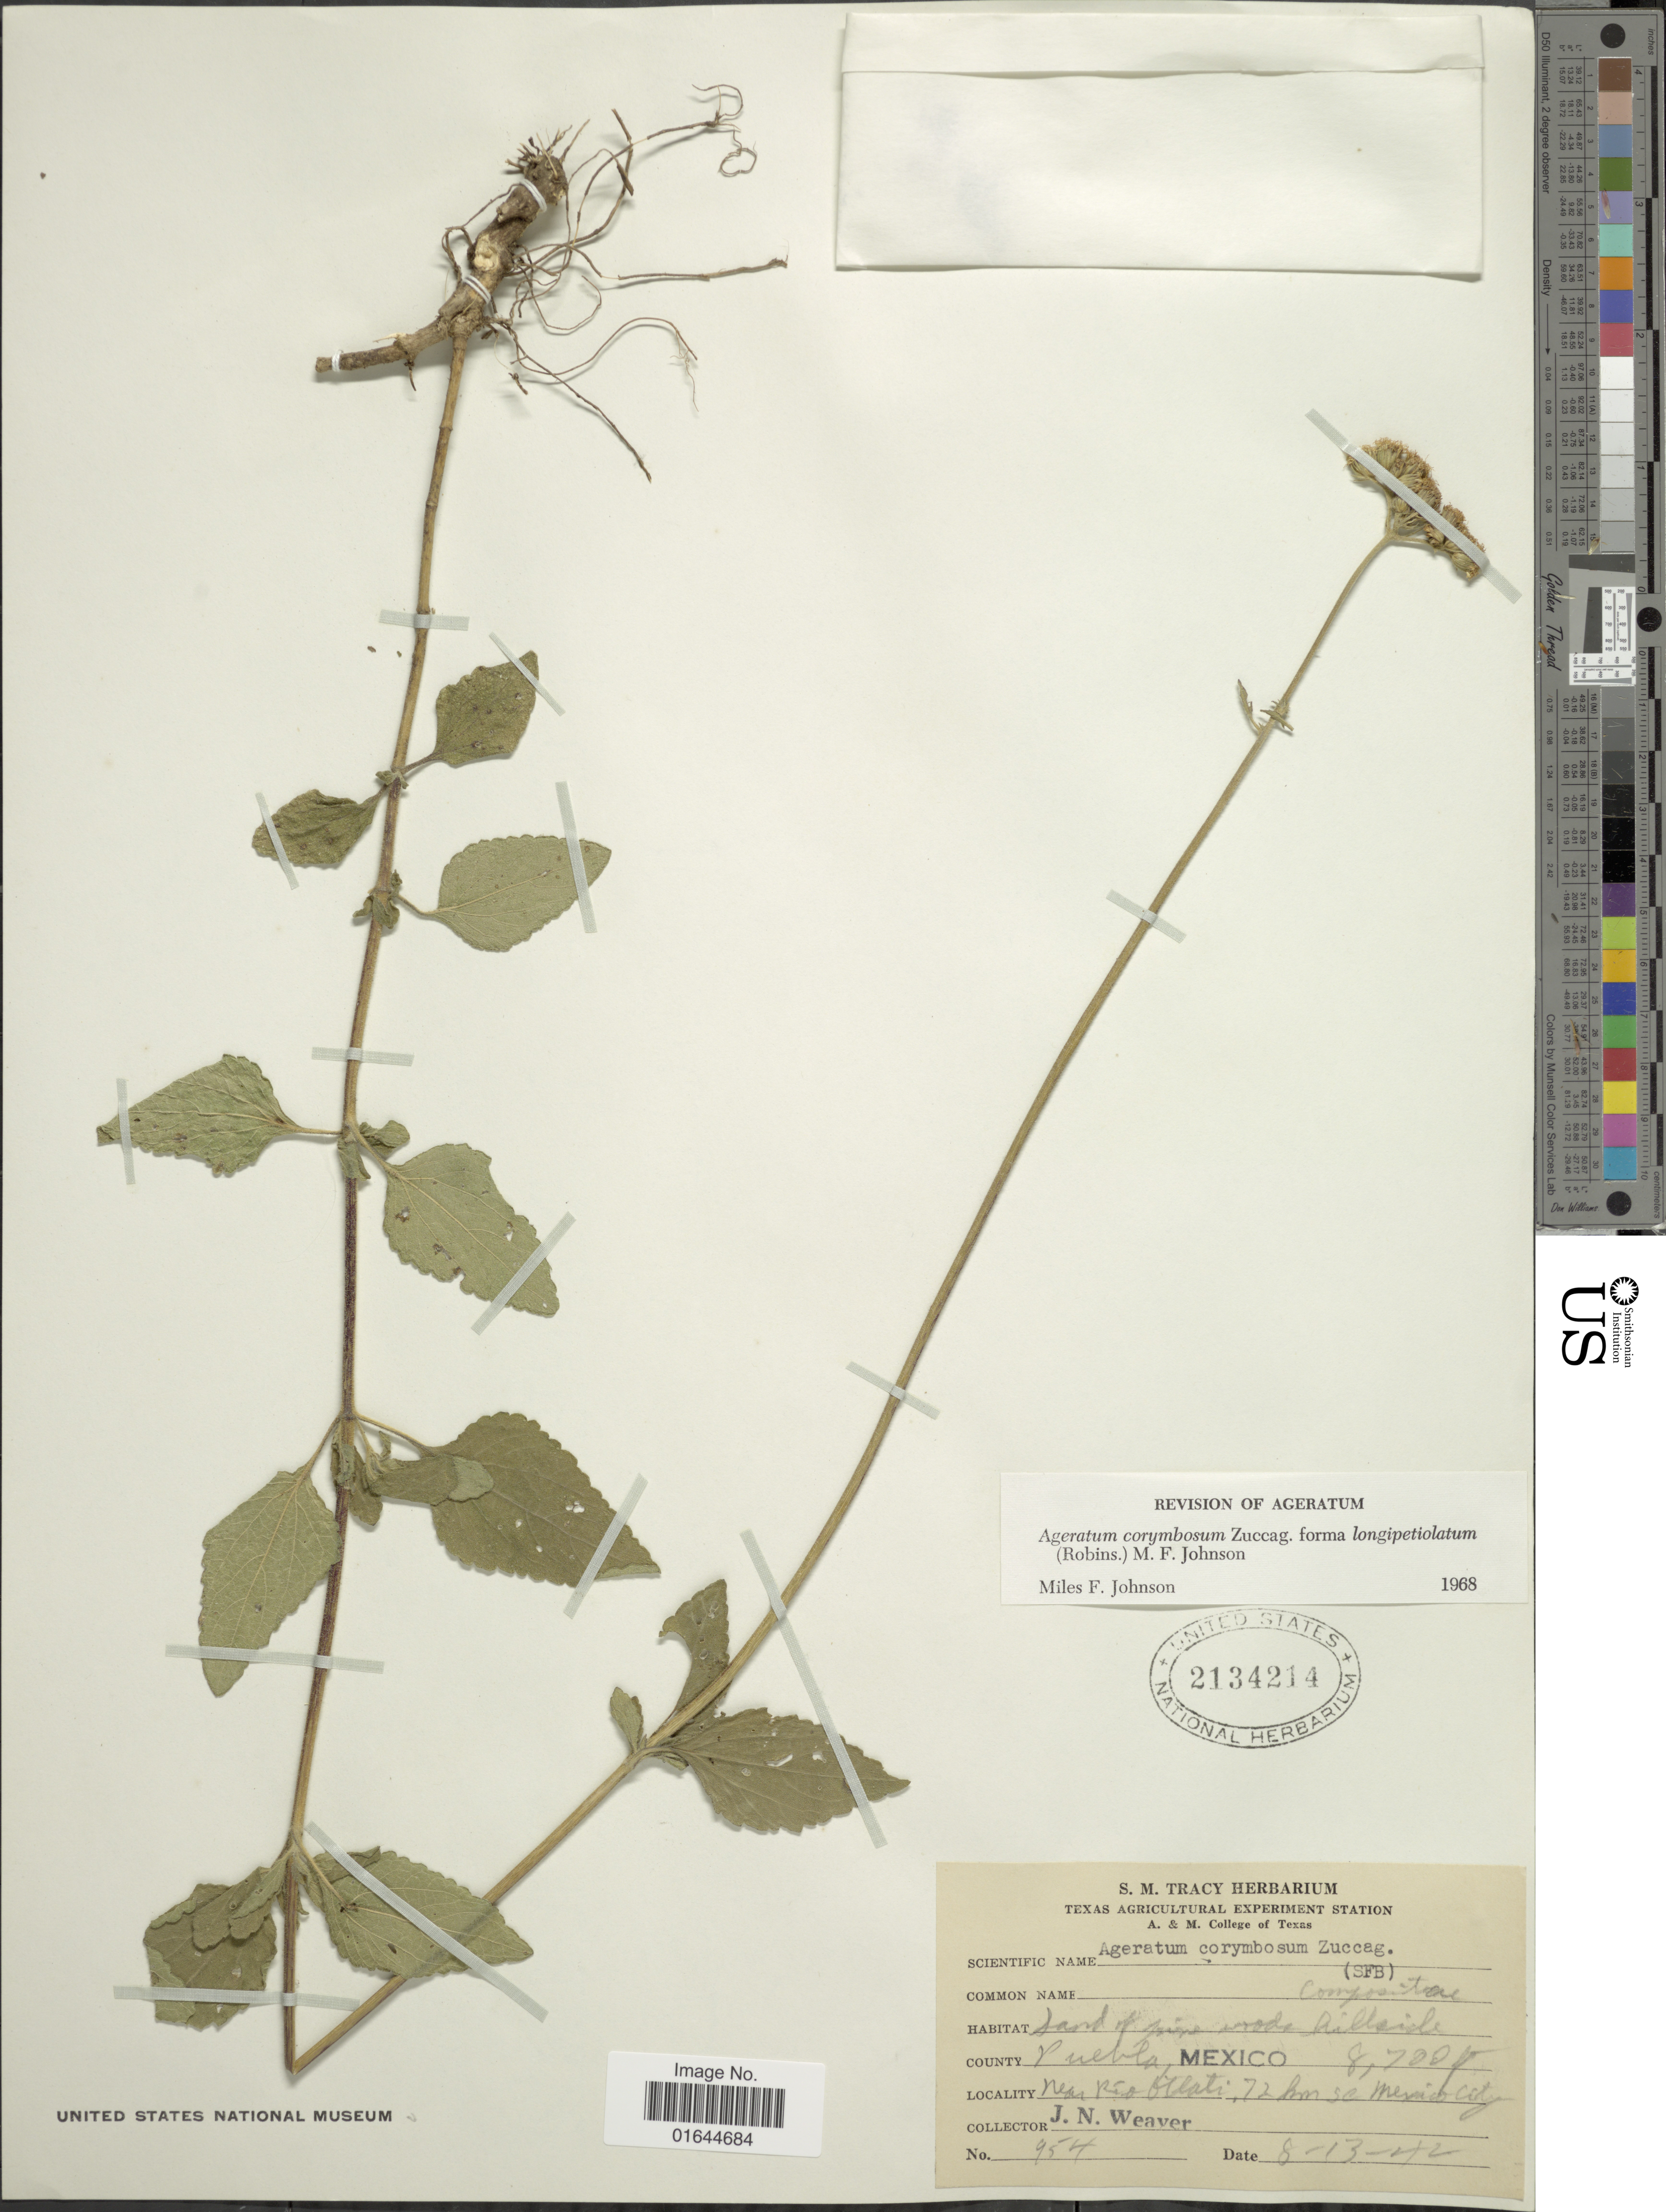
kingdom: Plantae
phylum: Tracheophyta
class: Magnoliopsida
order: Asterales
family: Asteraceae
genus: Ageratum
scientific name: Ageratum corymbosum f. longipetiolatum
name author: (B.L. Rob.) M.F. Johnson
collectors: J. N. Weaver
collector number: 954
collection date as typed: Transcribed d/m/y: 13/8/42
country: Mexico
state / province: Puebla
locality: Mexico, Puebla, near Río Otlati: 72 km SE Mexico City.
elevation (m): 2652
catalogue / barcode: US 2134214